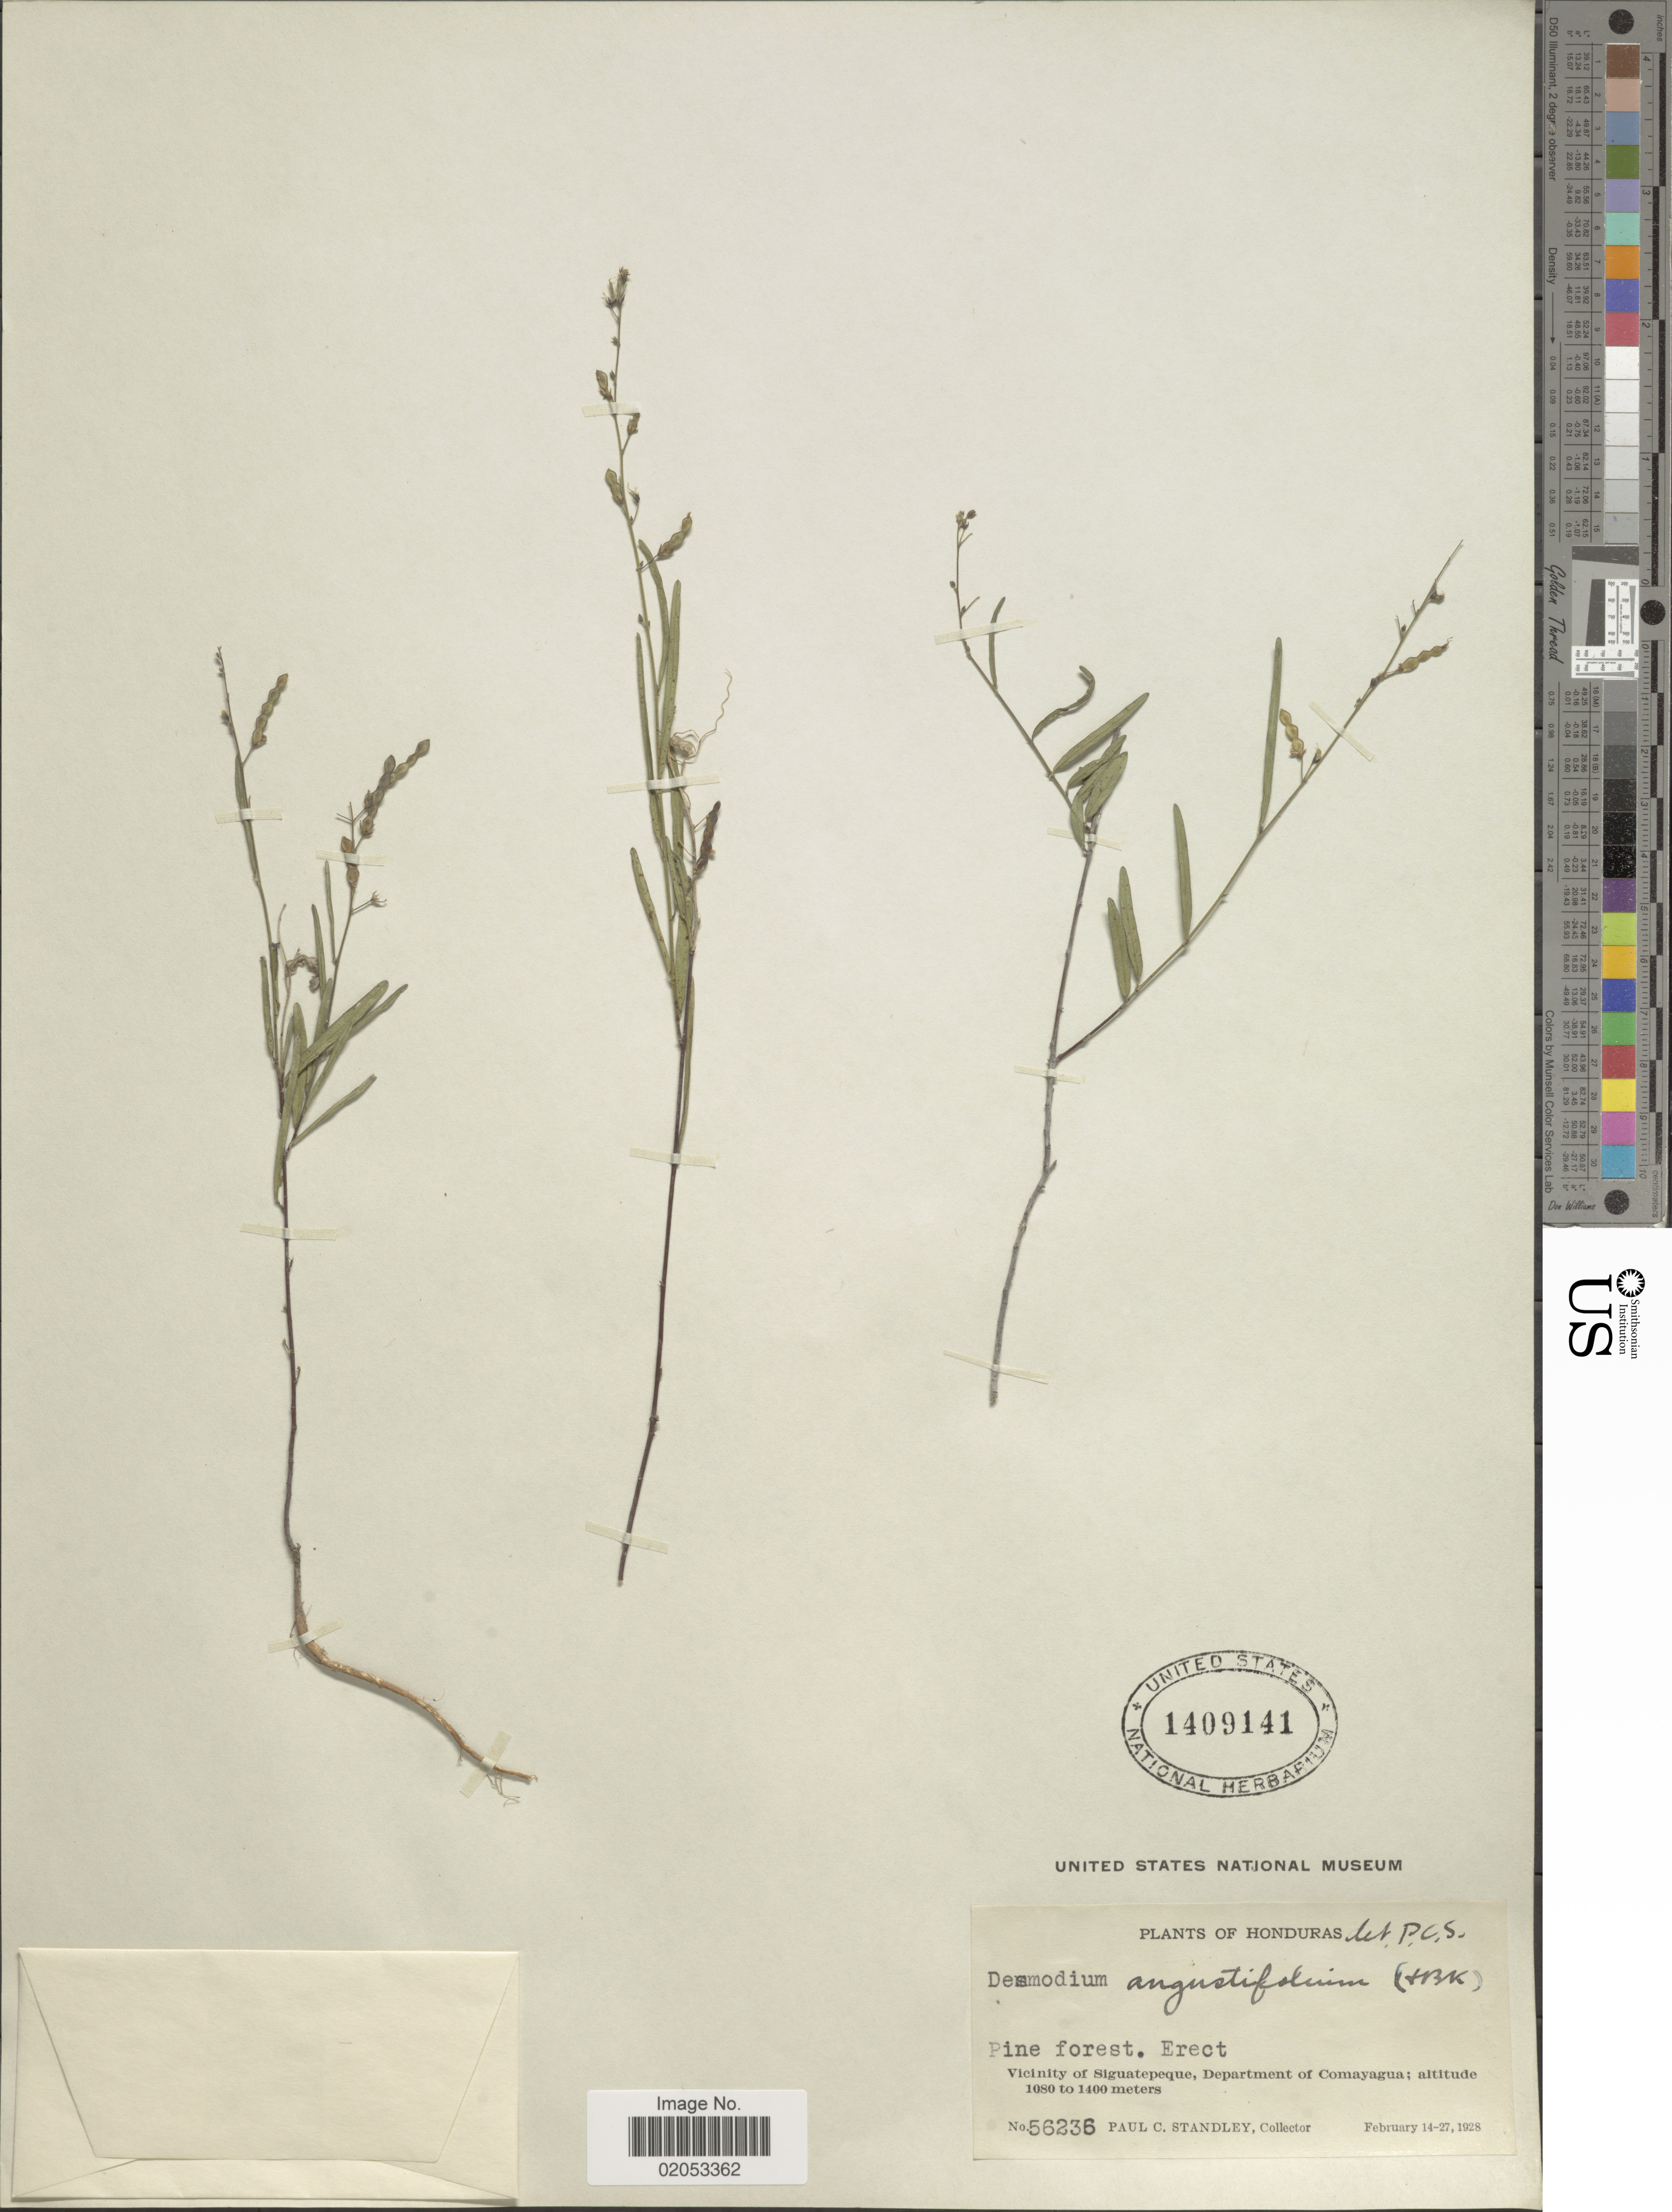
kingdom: Plantae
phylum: Tracheophyta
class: Magnoliopsida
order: Fabales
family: Fabaceae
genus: Desmodium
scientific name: Desmodium angustifolium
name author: (Kunth) DC.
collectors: P. C. Standley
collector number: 56236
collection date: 1928-02-14/1928-02-27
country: Honduras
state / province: Comayagua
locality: Vicinity of Siguatepeque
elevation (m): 1080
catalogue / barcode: US 1409141